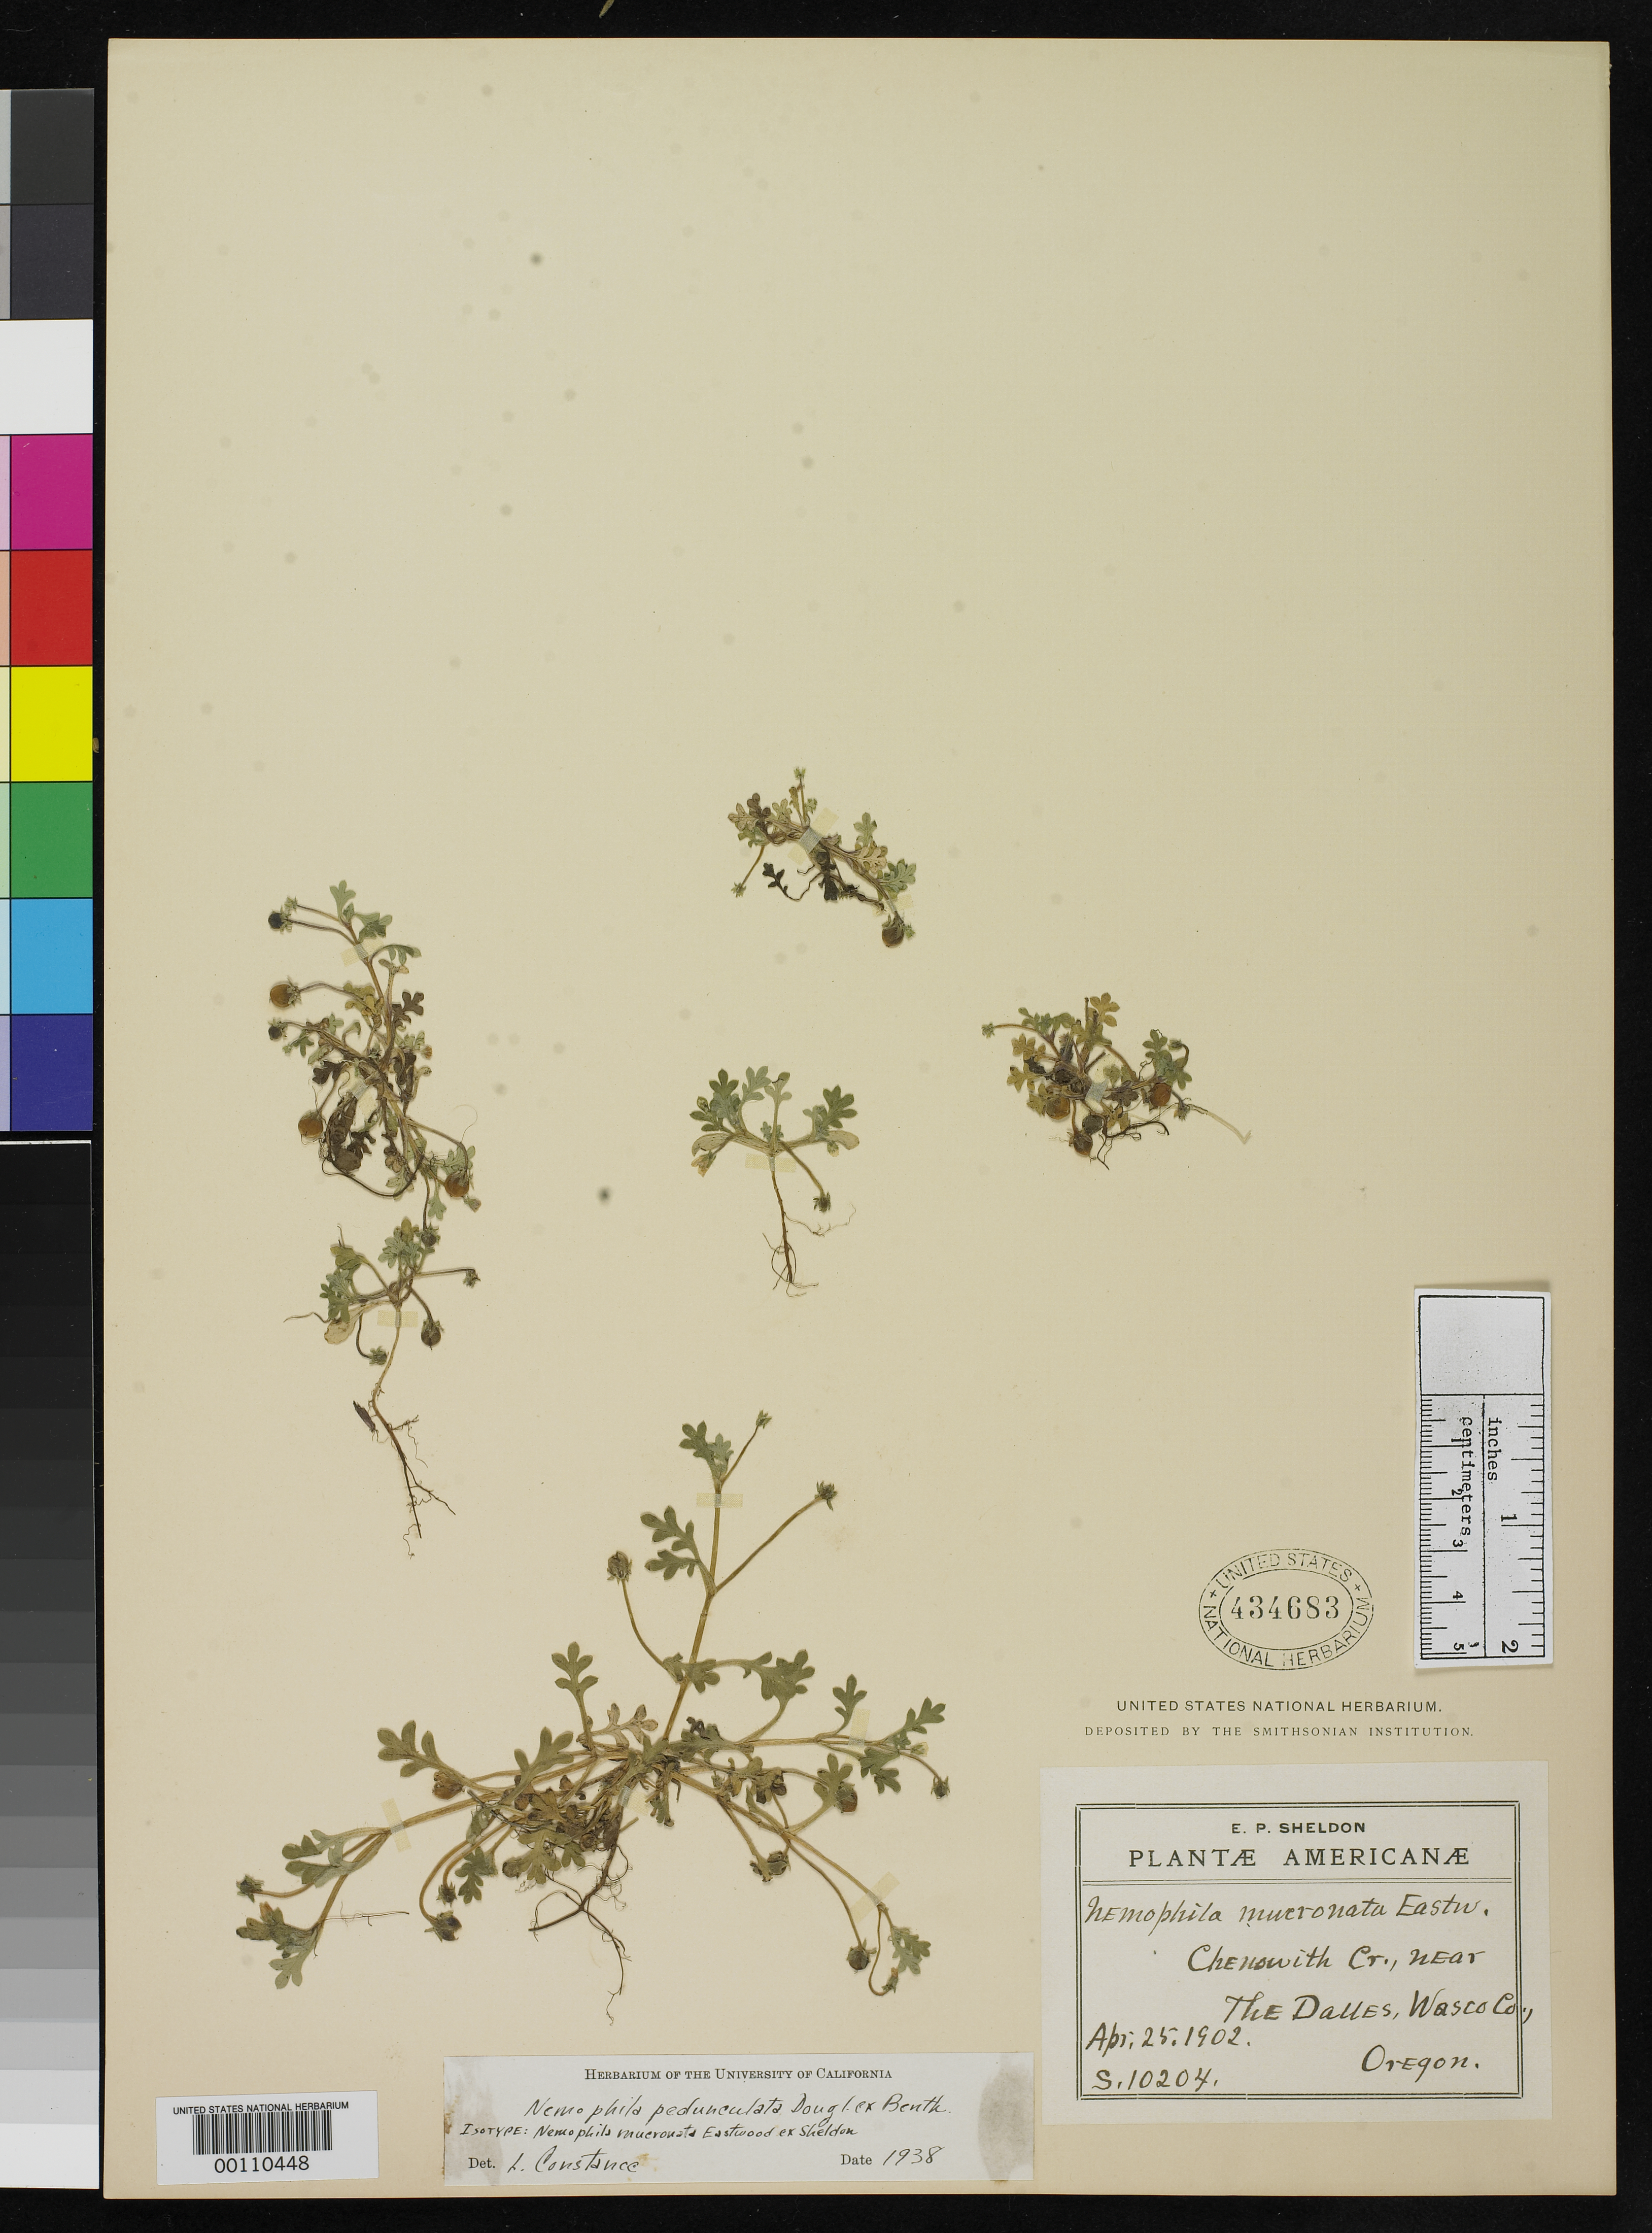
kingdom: Plantae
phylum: Tracheophyta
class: Magnoliopsida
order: Boraginales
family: Hydrophyllaceae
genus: Nemophila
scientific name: Nemophila mucronata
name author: Eastw.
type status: Isotype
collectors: E. P. Sheldon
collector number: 10204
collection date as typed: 25 Apr 1902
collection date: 1902-04-25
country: United States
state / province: Oregon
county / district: Wasco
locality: The Dalles, Chenowtih Creek.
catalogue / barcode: US 434683